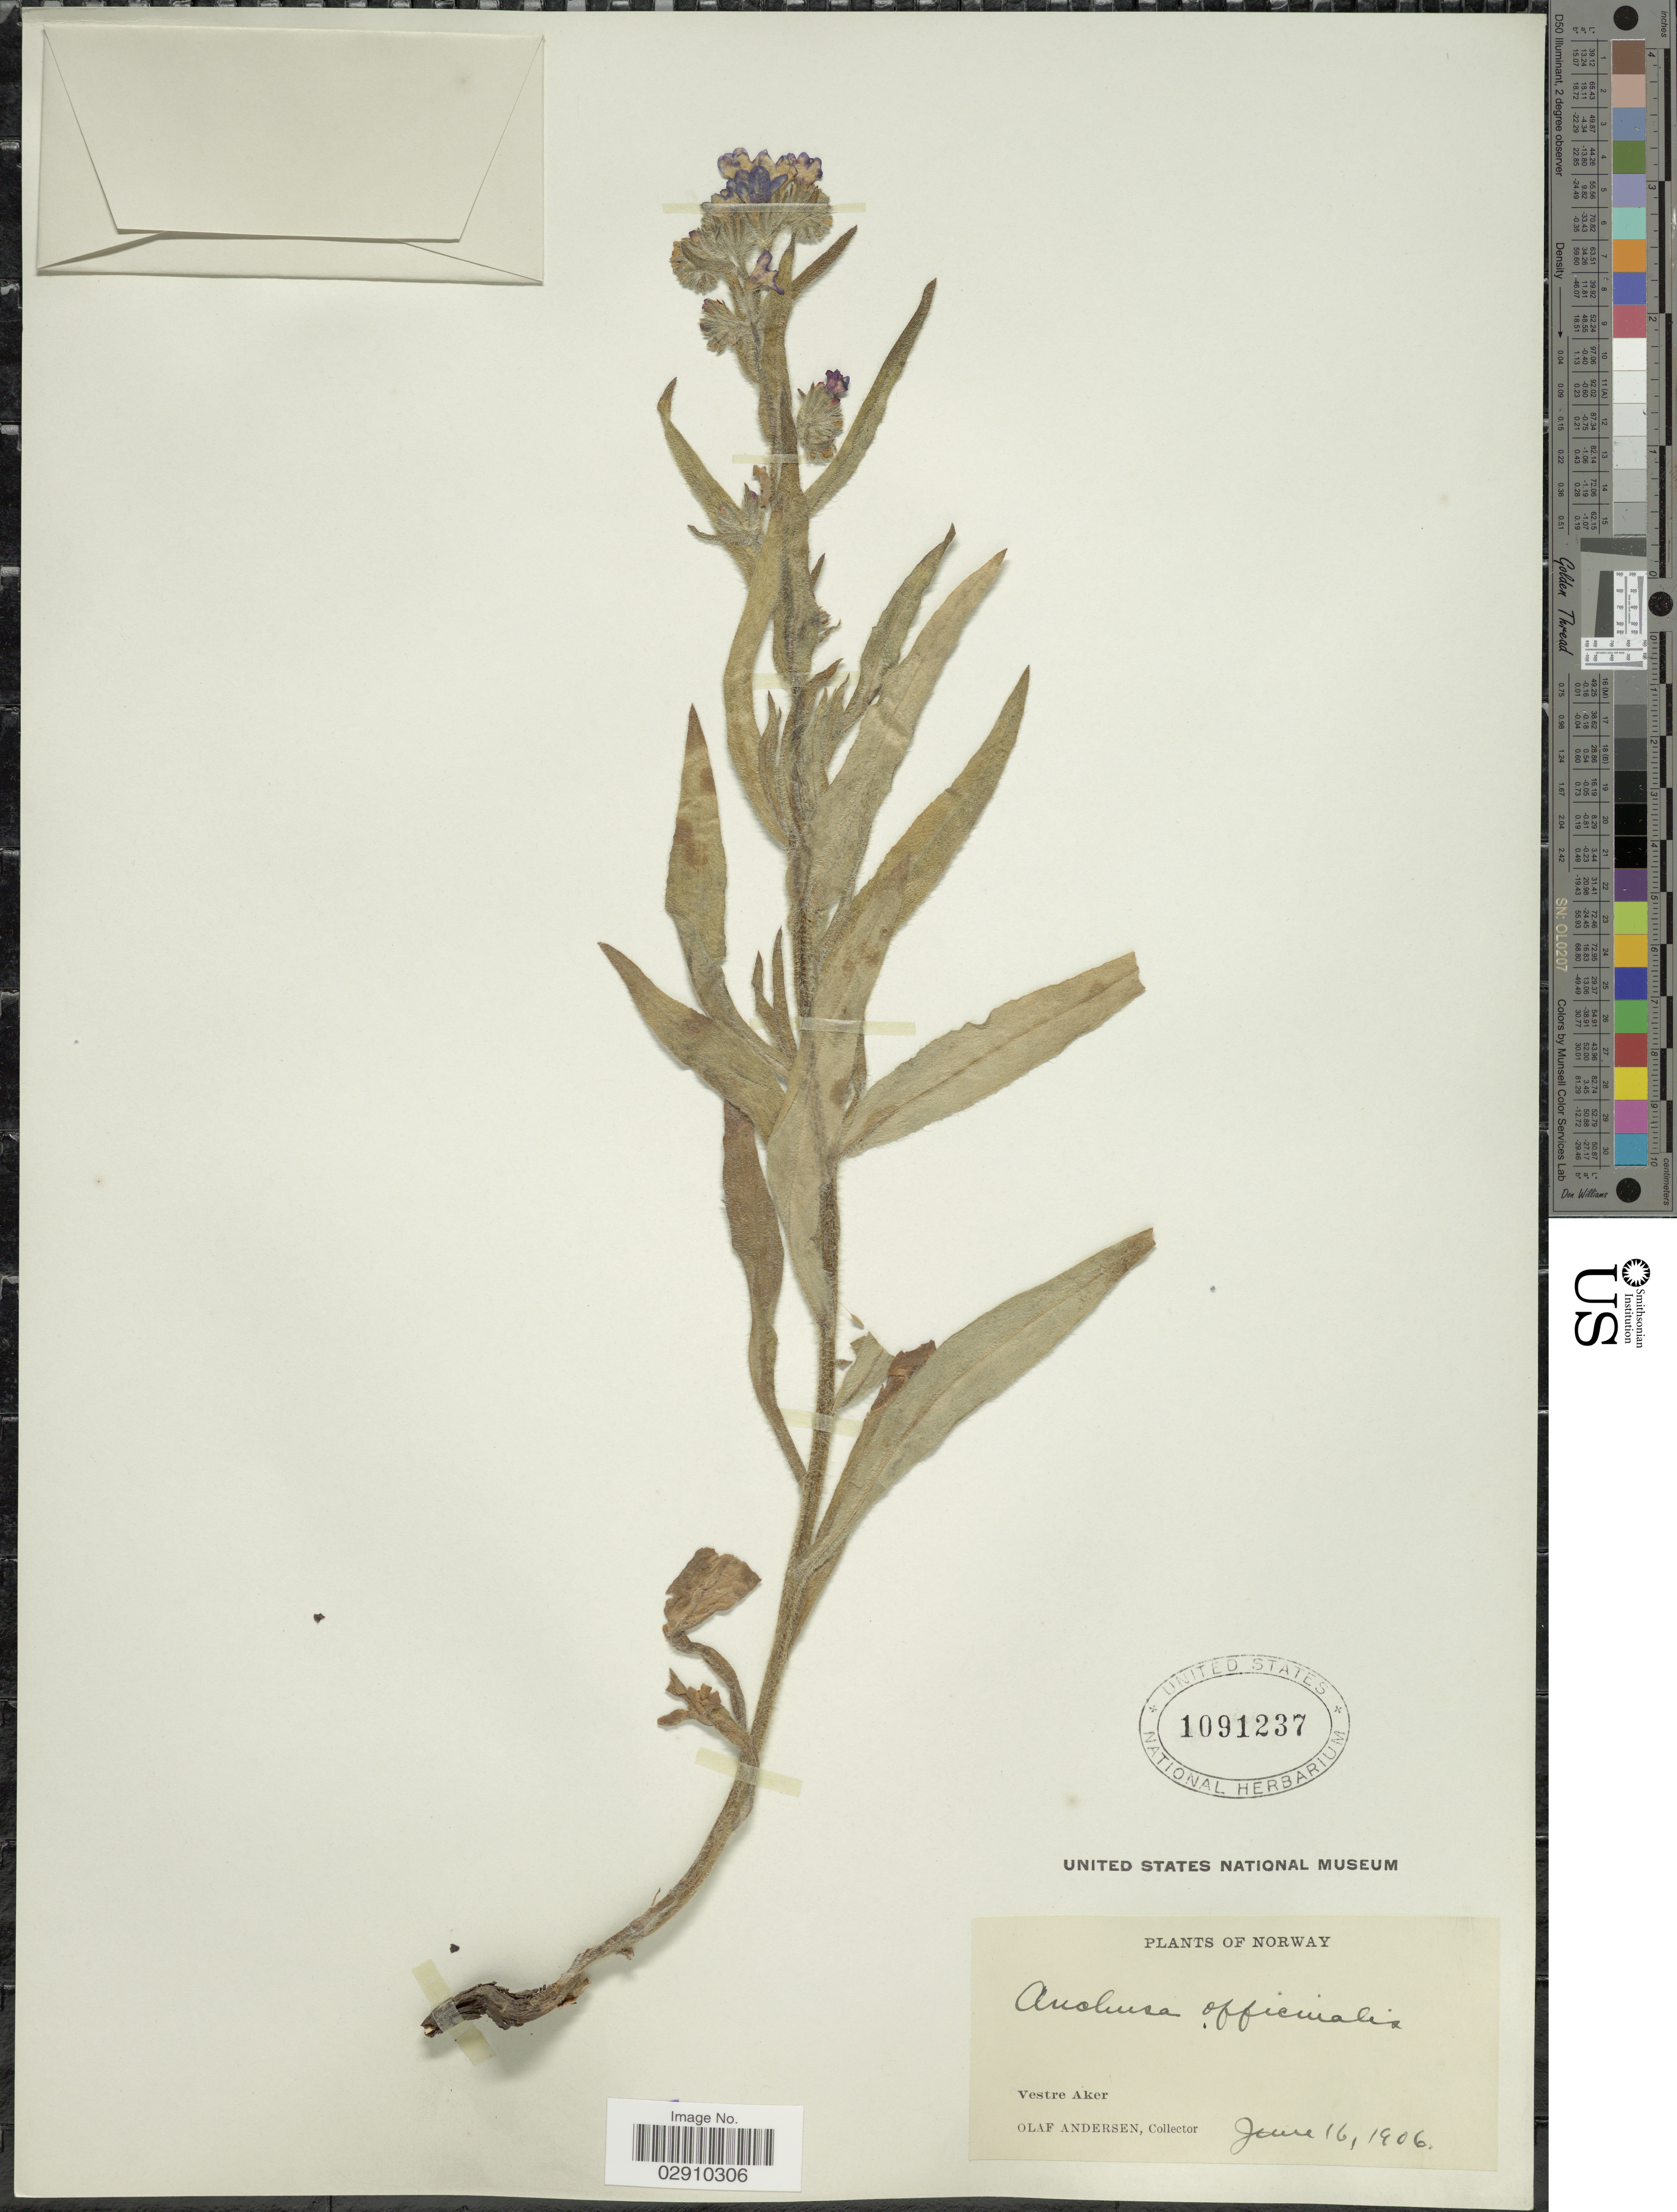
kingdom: Plantae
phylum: Tracheophyta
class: Magnoliopsida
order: Boraginales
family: Boraginaceae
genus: Anchusa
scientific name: Anchusa officinalis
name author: L.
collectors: O. Andersen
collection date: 1906-06-16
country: Norway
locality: Vestre Aker.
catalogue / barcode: US 1091237